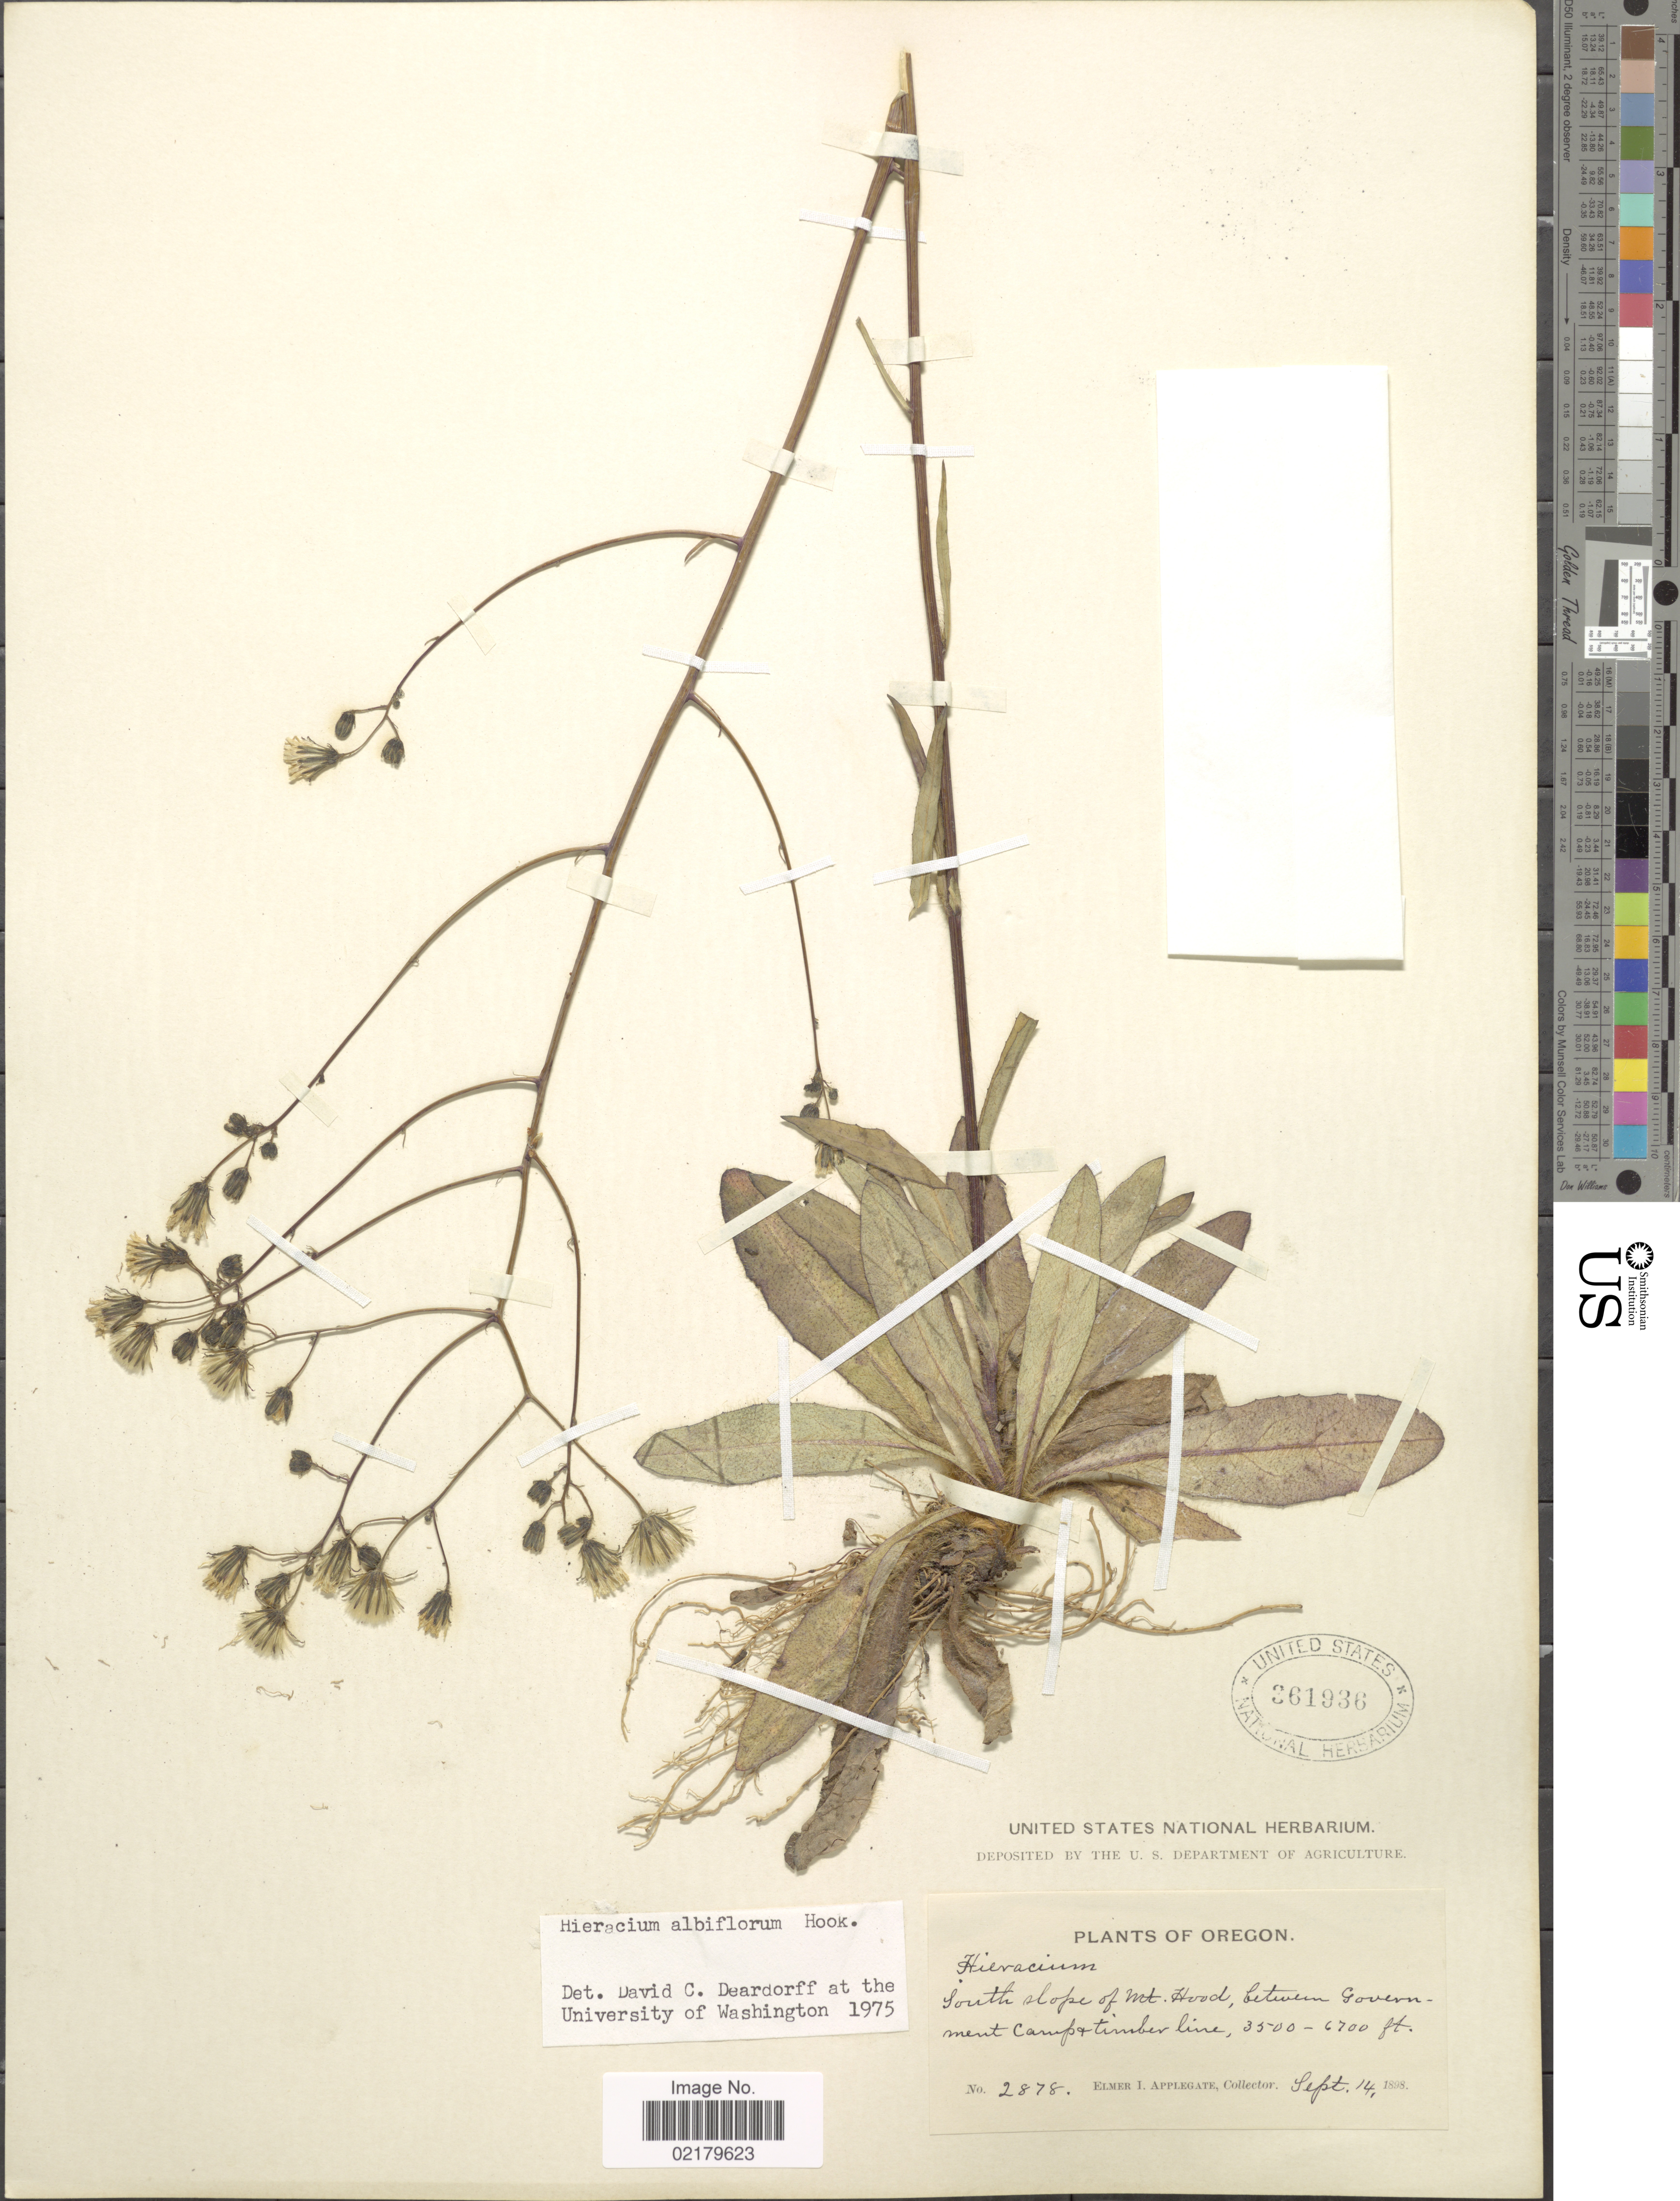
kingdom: Plantae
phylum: Tracheophyta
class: Magnoliopsida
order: Asterales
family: Asteraceae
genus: Hieracium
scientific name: Hieracium albiflorum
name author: Hook.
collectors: E. I. Applegate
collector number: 2878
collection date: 1898-09-14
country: United States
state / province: Oregon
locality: Southslope of Mt Hood, between Government Camp + timber line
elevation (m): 1067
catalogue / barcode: US 361936